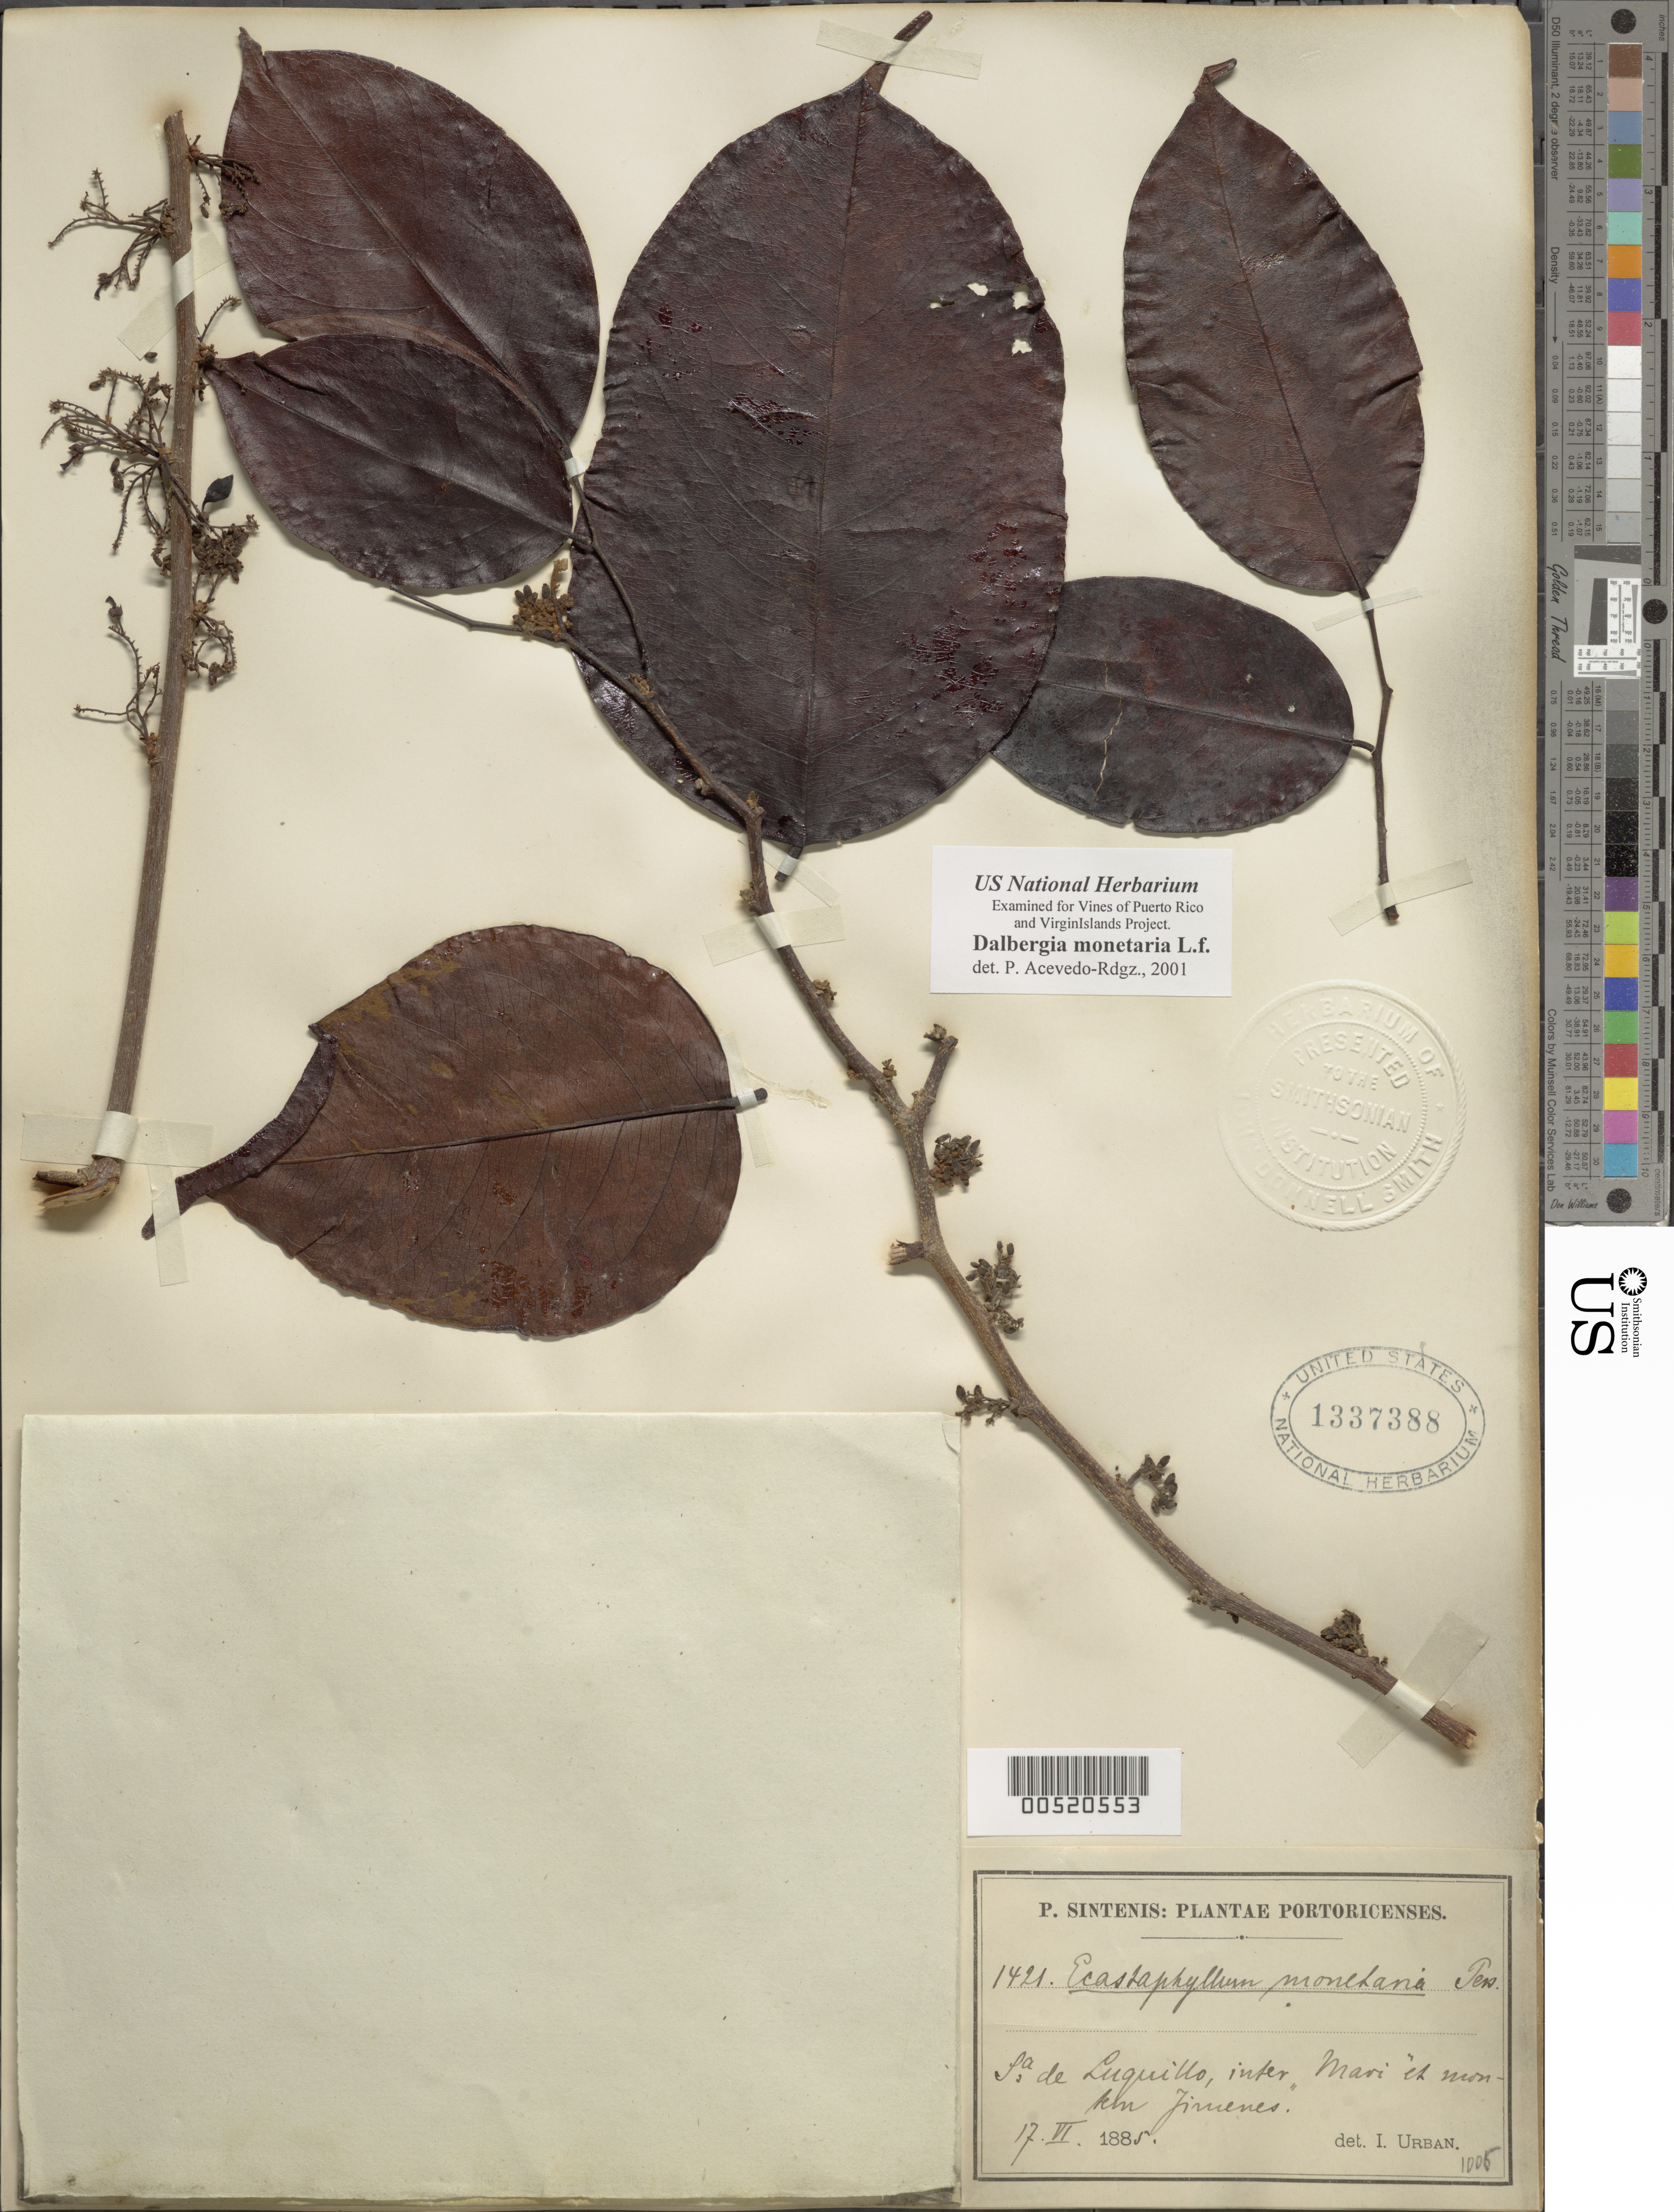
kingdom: Plantae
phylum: Tracheophyta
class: Magnoliopsida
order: Fabales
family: Fabaceae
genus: Dalbergia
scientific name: Dalbergia monetaria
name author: L. f.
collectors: P. Sintenis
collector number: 1421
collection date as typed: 17 Jun 1885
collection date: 1885-06-17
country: Puerto Rico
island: Greater Antilles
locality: Sierra de Luquillo inter "Mavi" et montem Jimenes.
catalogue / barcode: US 1337388